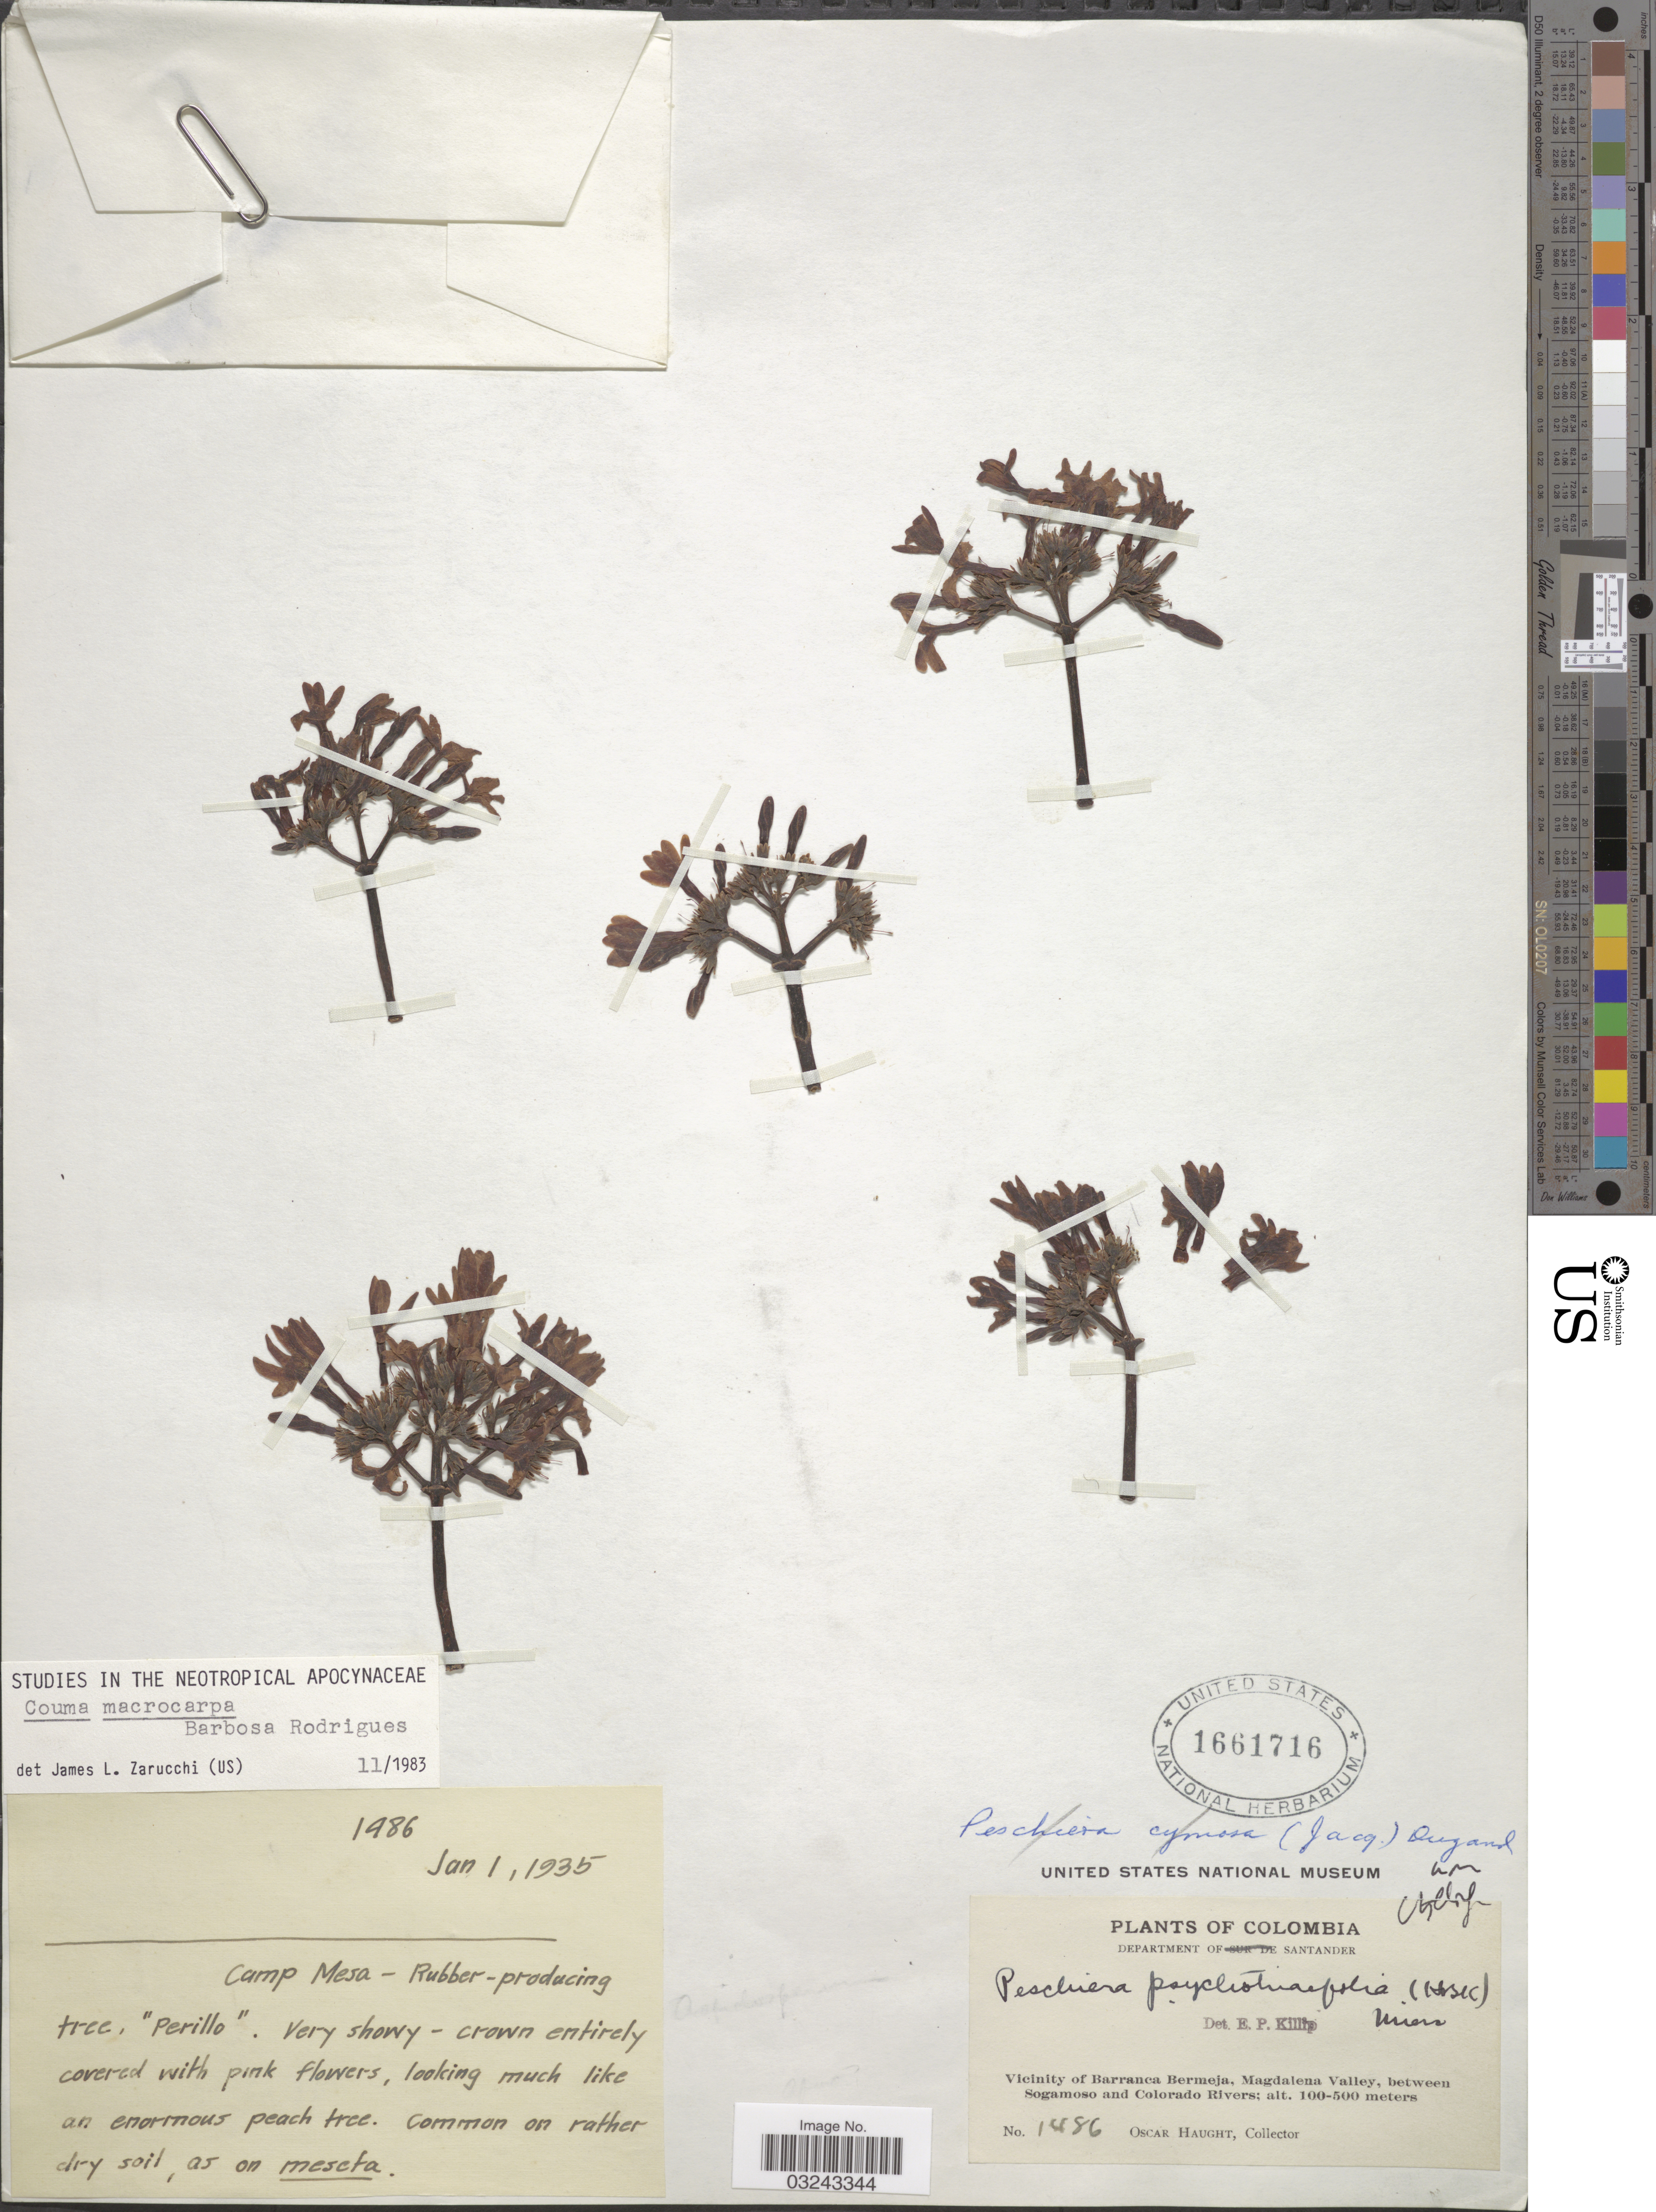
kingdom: Plantae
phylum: Tracheophyta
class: Magnoliopsida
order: Gentianales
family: Apocynaceae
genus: Couma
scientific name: Couma macrocarpa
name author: Barb. Rodr.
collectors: O. L. Haught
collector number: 1986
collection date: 1935-01-01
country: Colombia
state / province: Santander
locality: Department of Santander, Vicinity of Barranca Bermeja, Magdalena Valley, between Sogamoso and Colorado Rivers. Camp Mesa.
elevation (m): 100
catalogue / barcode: US 1661716